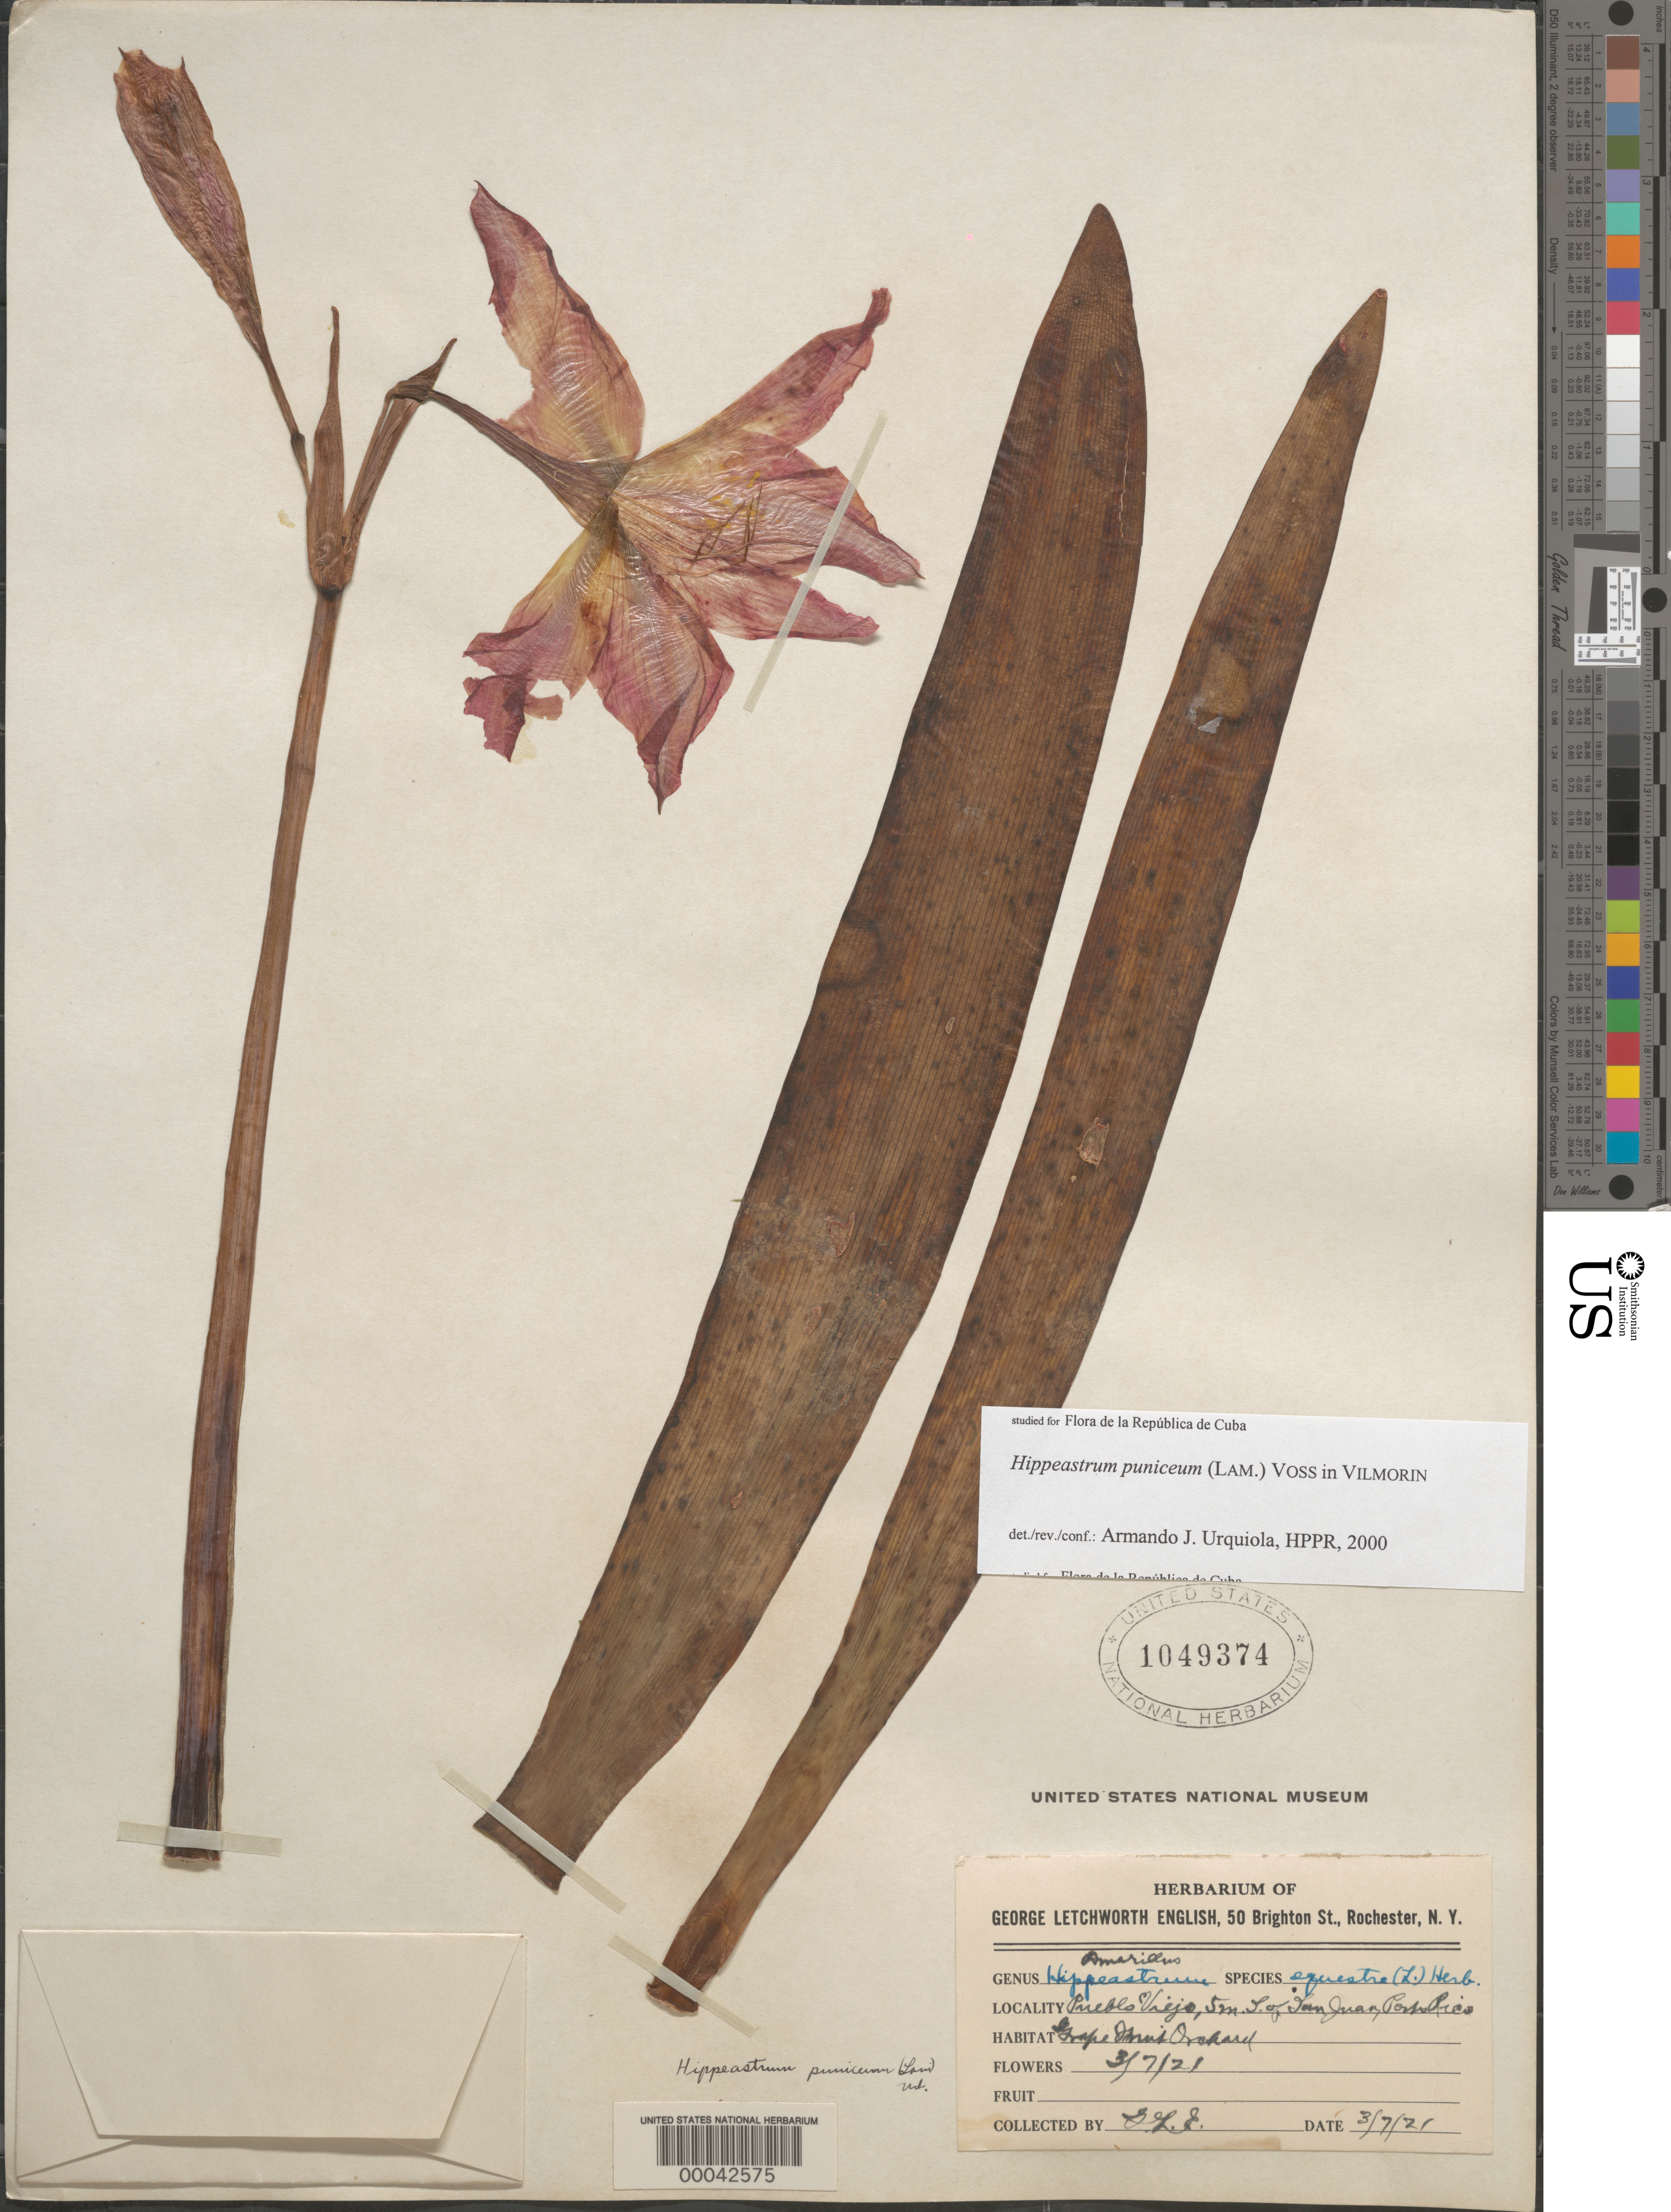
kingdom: Plantae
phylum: Tracheophyta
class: Liliopsida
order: Asparagales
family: Amaryllidaceae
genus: Hippeastrum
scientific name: Hippeastrum puniceum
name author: (Lam.) Voss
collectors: G. English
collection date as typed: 03 Jul 1921 or 07 Mar 1921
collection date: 1921-03-07 or 1921-07-03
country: Puerto Rico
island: Greater Antilles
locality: Pueblo viejo, 5 m s of san juan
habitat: Grape fruit orchard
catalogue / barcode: US 1049374